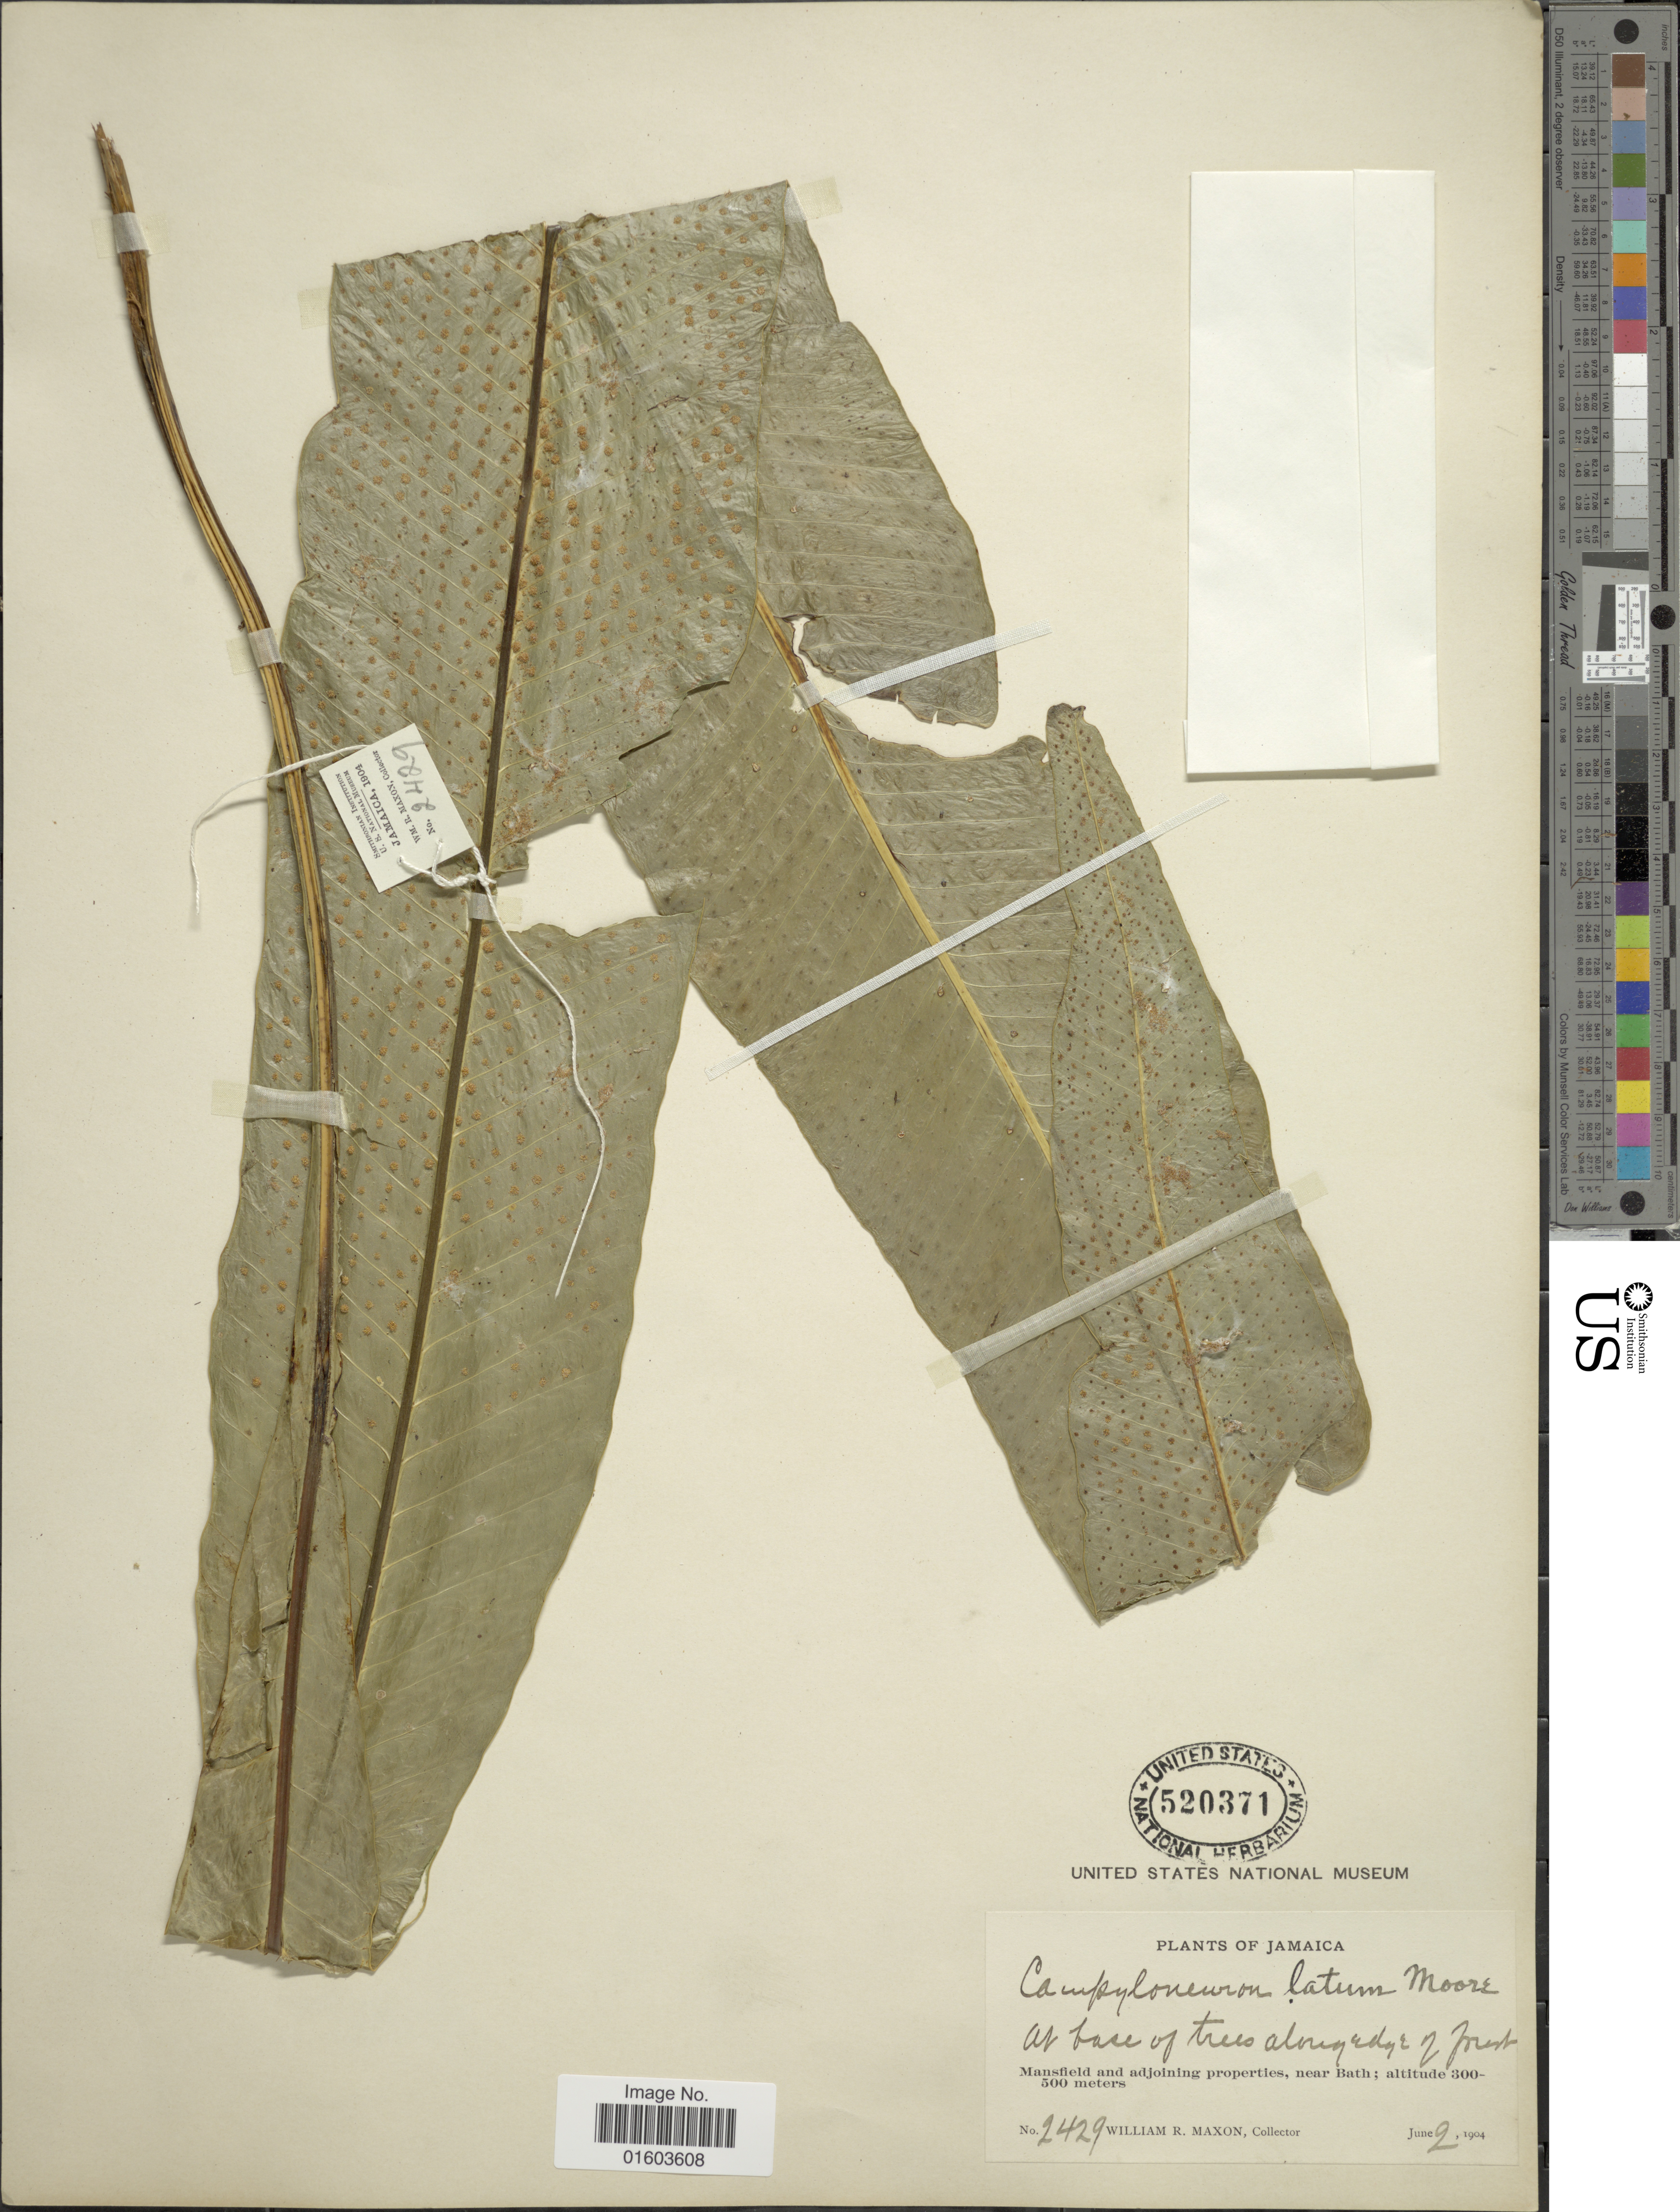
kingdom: Plantae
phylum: Tracheophyta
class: Polypodiopsida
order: Polypodiales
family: Polypodiaceae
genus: Campyloneurum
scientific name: Campyloneurum latum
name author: T. Moore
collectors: W. R. Maxon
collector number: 2429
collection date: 1904-06-02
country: Jamaica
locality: Mansfield and adjoining properties, near Bath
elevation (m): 300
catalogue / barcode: US 520371